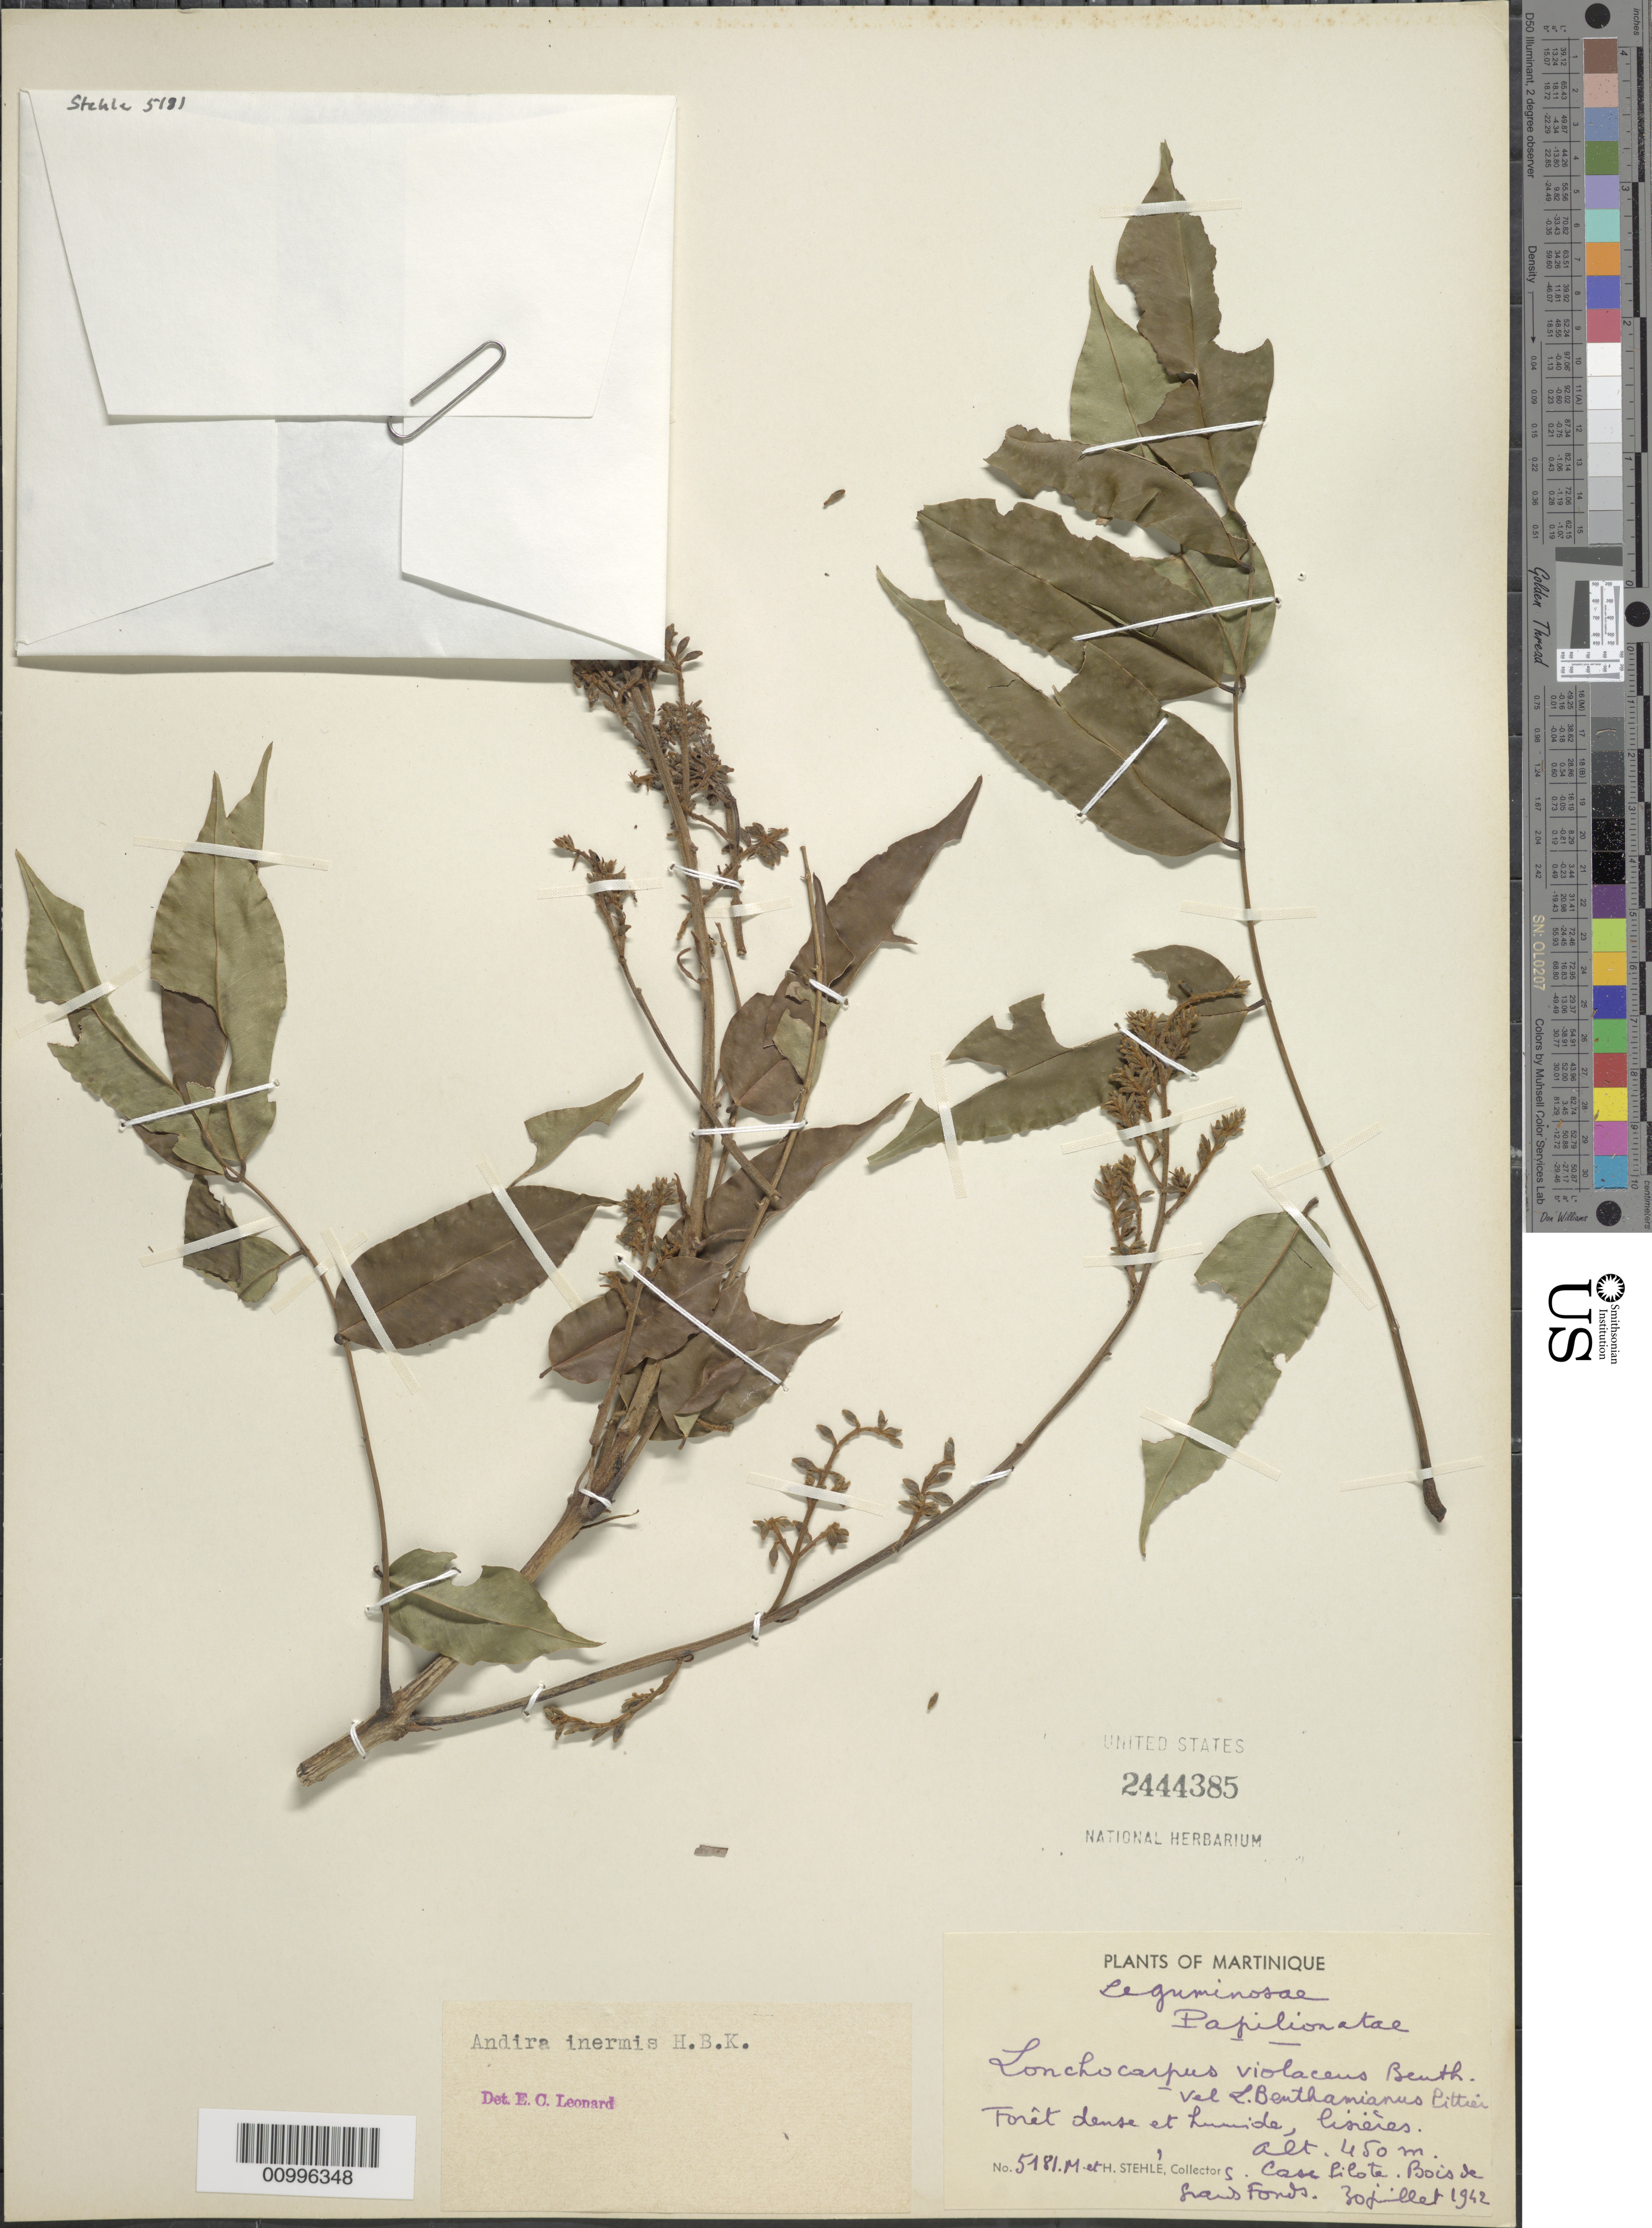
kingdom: Plantae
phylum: Tracheophyta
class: Magnoliopsida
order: Fabales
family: Fabaceae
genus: Andira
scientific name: Andira inermis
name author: (W. Wright) Kunth ex DC.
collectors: H. Stehlé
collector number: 5181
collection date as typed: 30 Jul 1942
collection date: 1942-07-30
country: Martinique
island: Martinique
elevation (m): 450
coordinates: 0 N, 0 E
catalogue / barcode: US 2444385